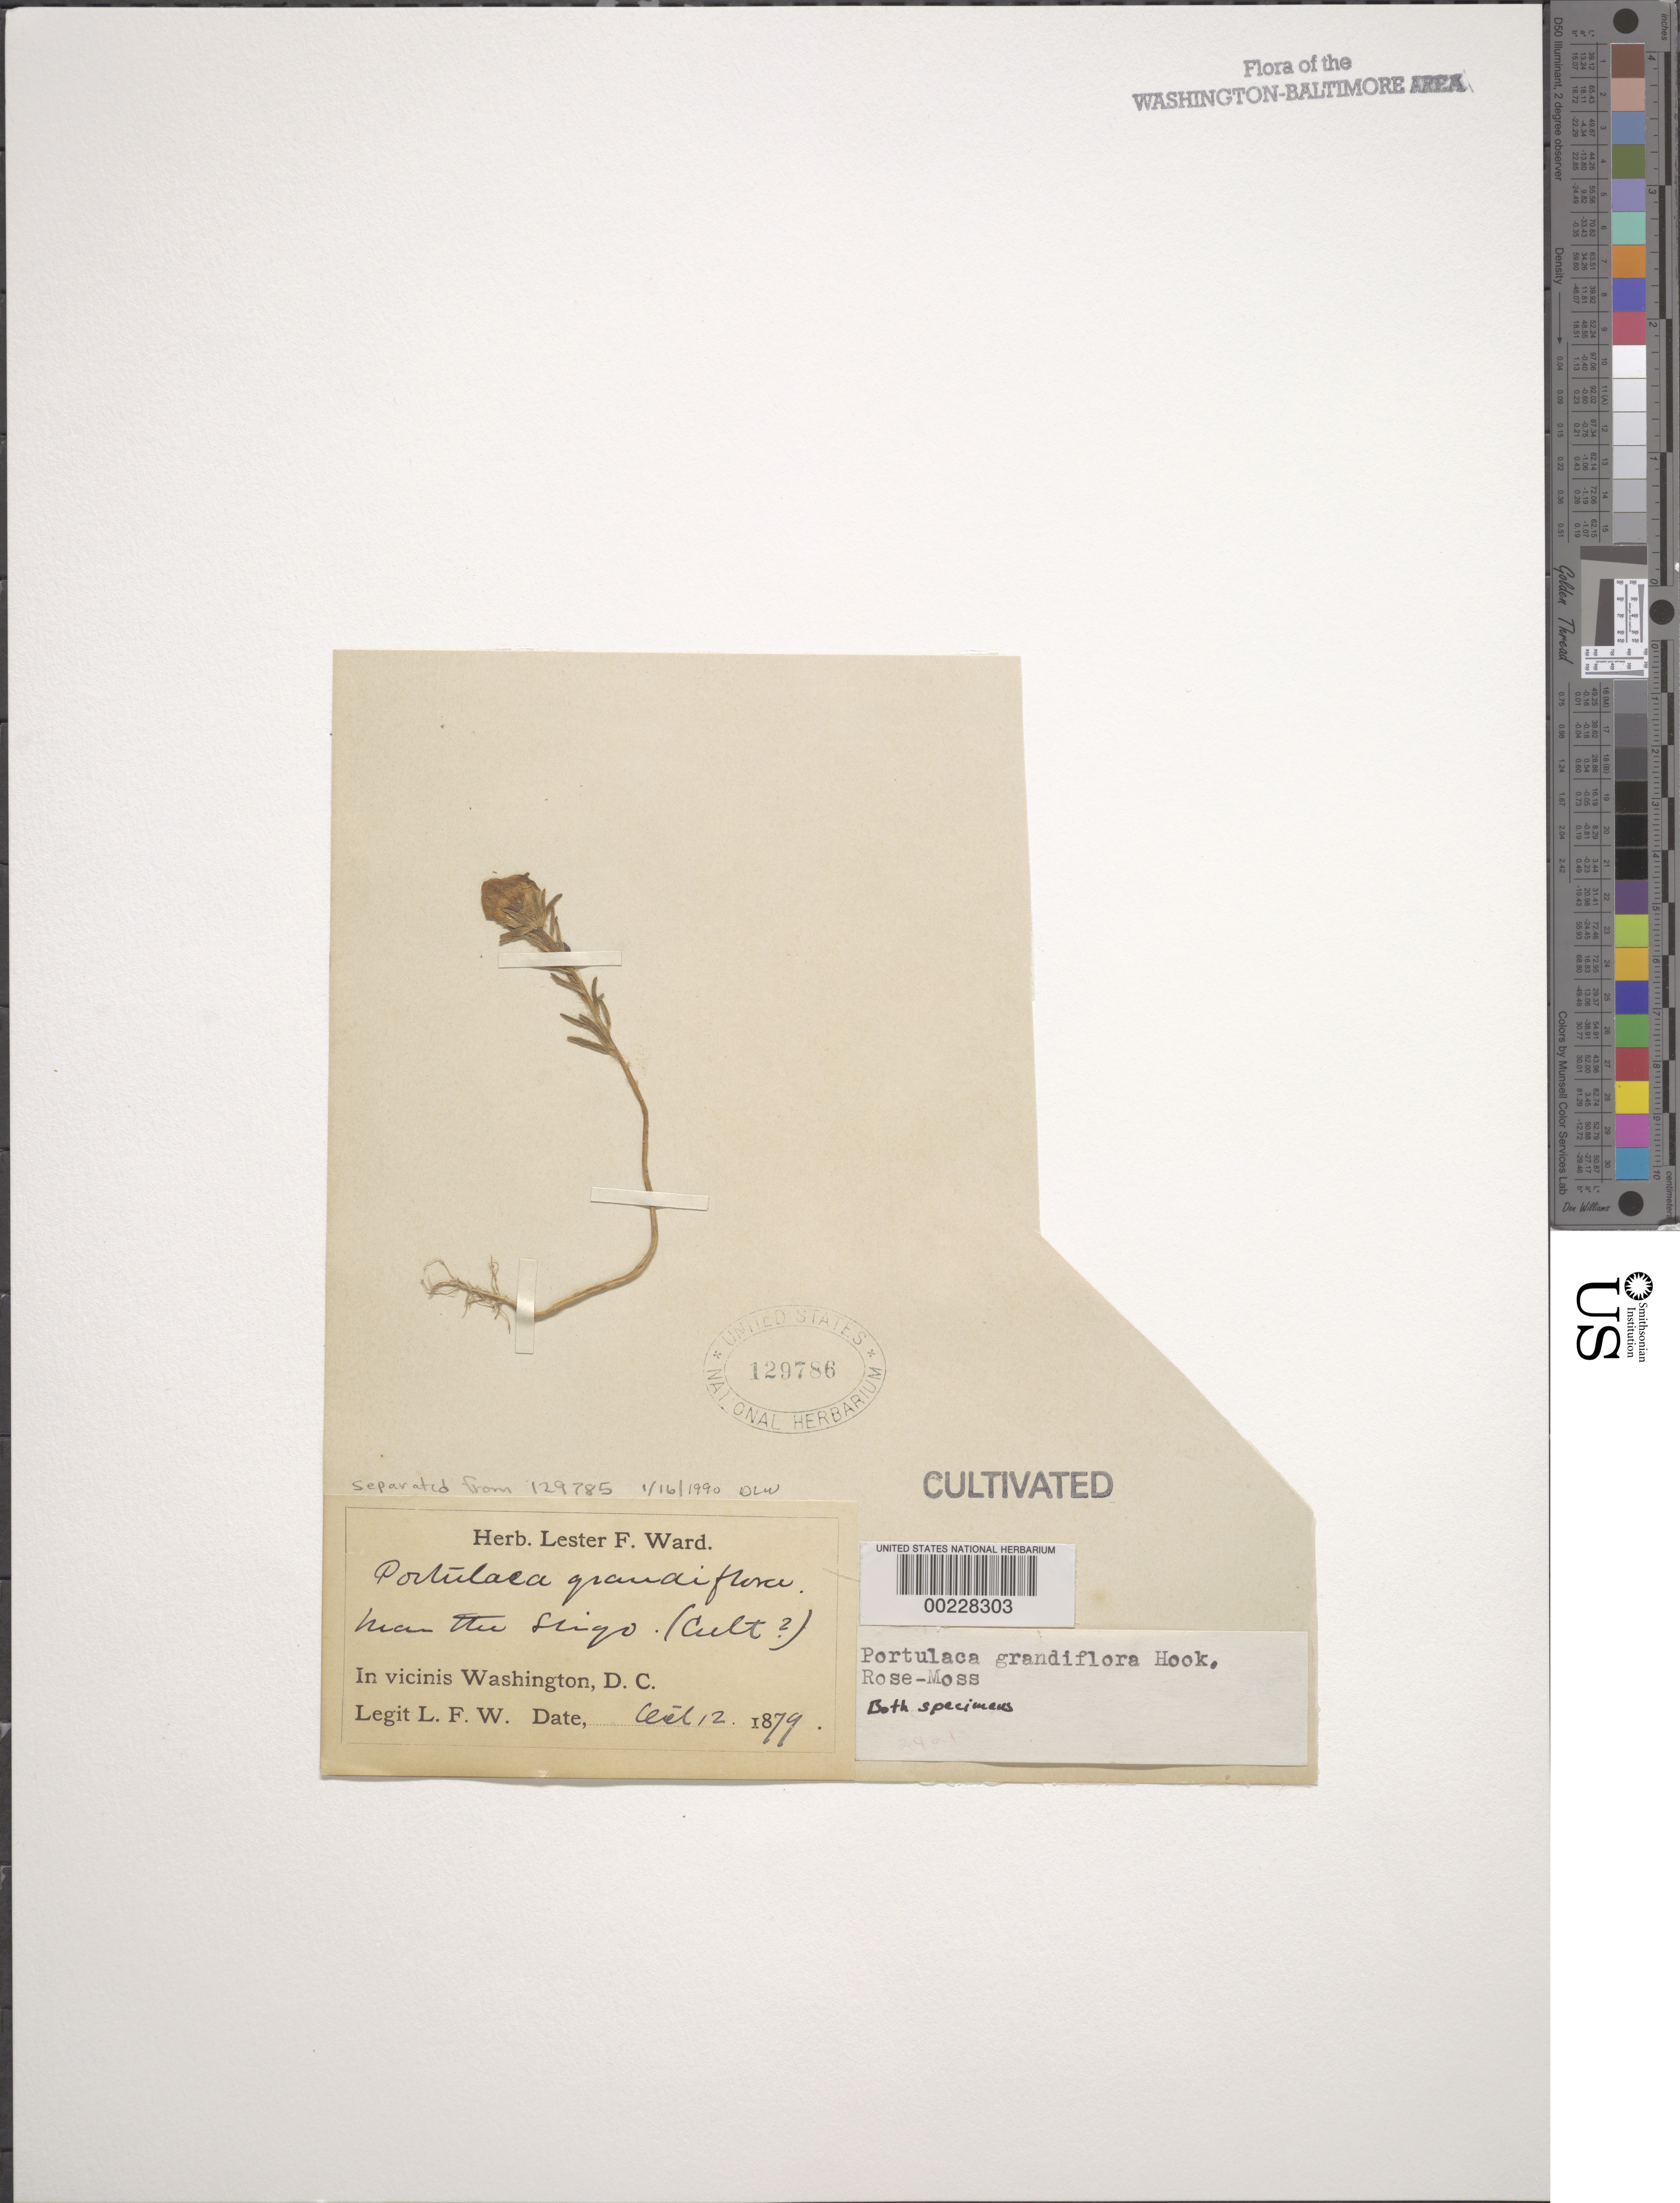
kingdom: Plantae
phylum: Tracheophyta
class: Magnoliopsida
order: Caryophyllales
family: Montiaceae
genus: Claytonia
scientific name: Claytonia caroliniana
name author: Michx.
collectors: L. F. Ward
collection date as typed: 12 Oct 1879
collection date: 1879-10-12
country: United States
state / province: Maryland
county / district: Montgomery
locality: Near the Sligo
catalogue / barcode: US 129786